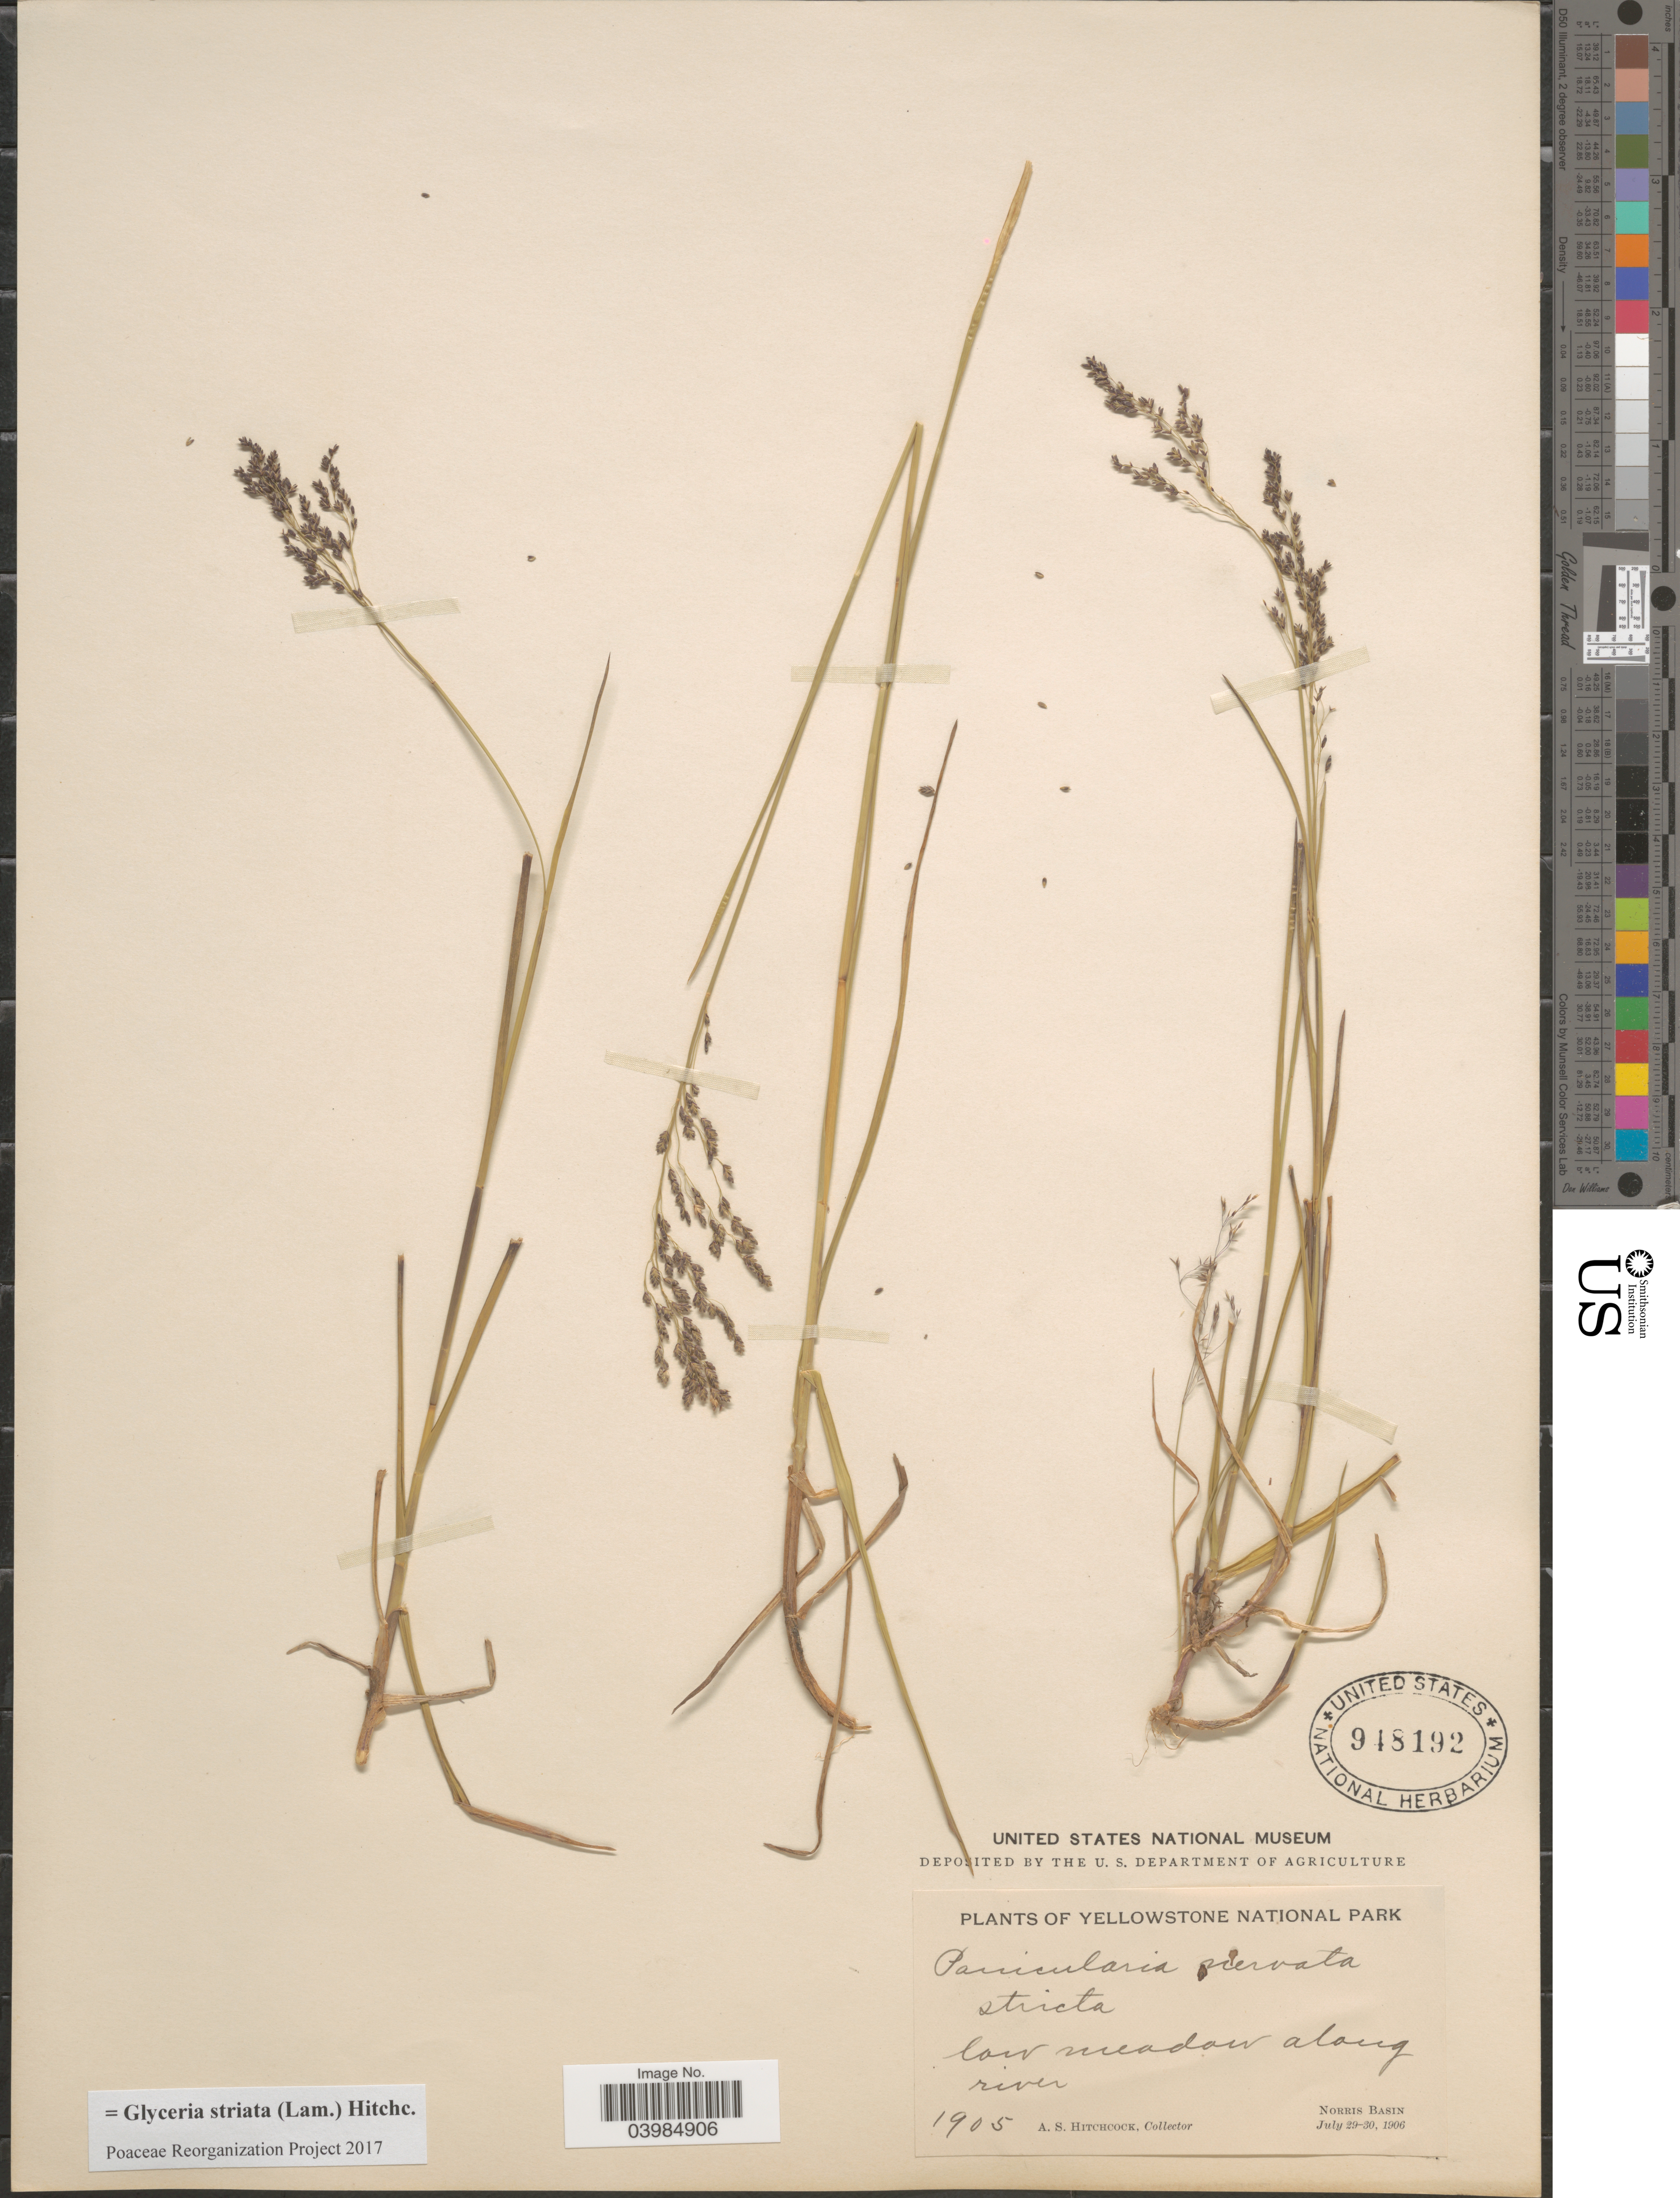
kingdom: Plantae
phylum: Tracheophyta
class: Liliopsida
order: Poales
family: Poaceae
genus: Glyceria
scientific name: Glyceria striata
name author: (Lam.) Hitchc.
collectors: A. S. Hitchcock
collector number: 1905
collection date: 1906-07-29/1906-07-30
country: United States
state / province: Wyoming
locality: Yellowstone National Park. Norris Basin.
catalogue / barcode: US 948192